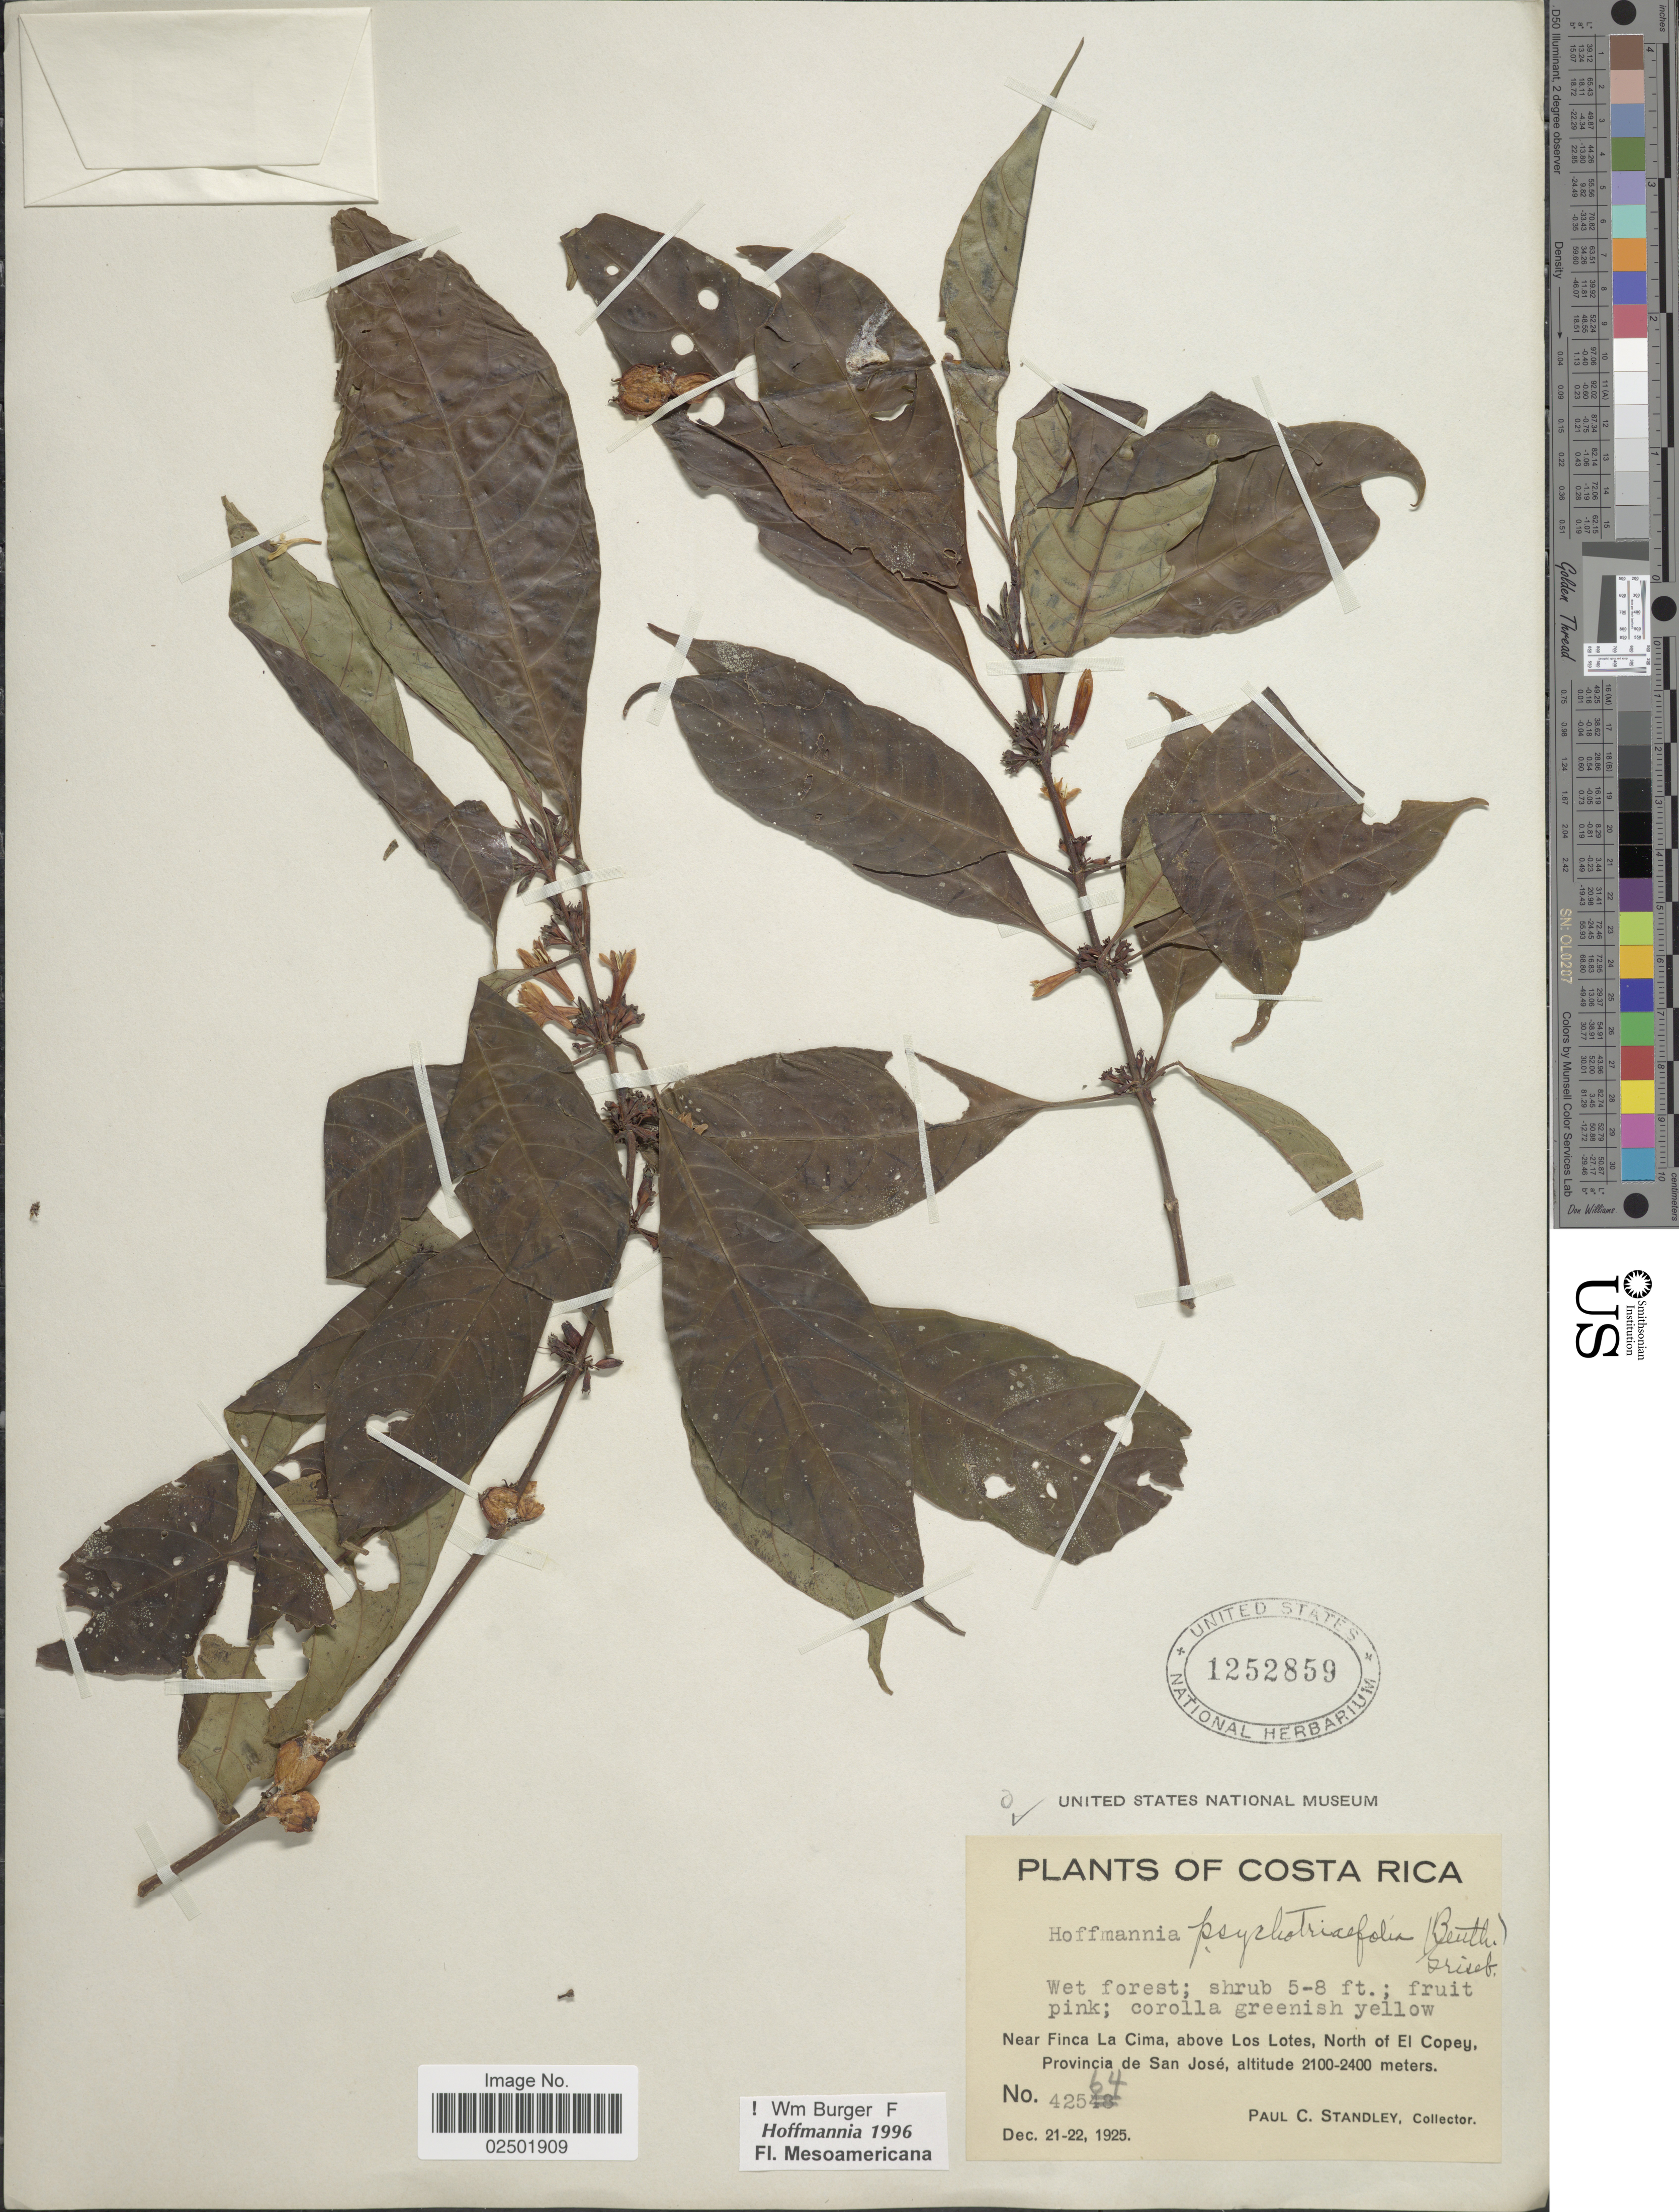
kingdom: Plantae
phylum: Tracheophyta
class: Magnoliopsida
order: Gentianales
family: Rubiaceae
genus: Hoffmannia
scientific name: Hoffmannia psychotriifolia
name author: (Benth.) Griseb.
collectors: P. C. Standley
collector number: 42564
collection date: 1925-12-21/1925-12-22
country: Costa Rica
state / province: San José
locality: Near Finca La Cima, above Los Lotes, North of El Copey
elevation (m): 2100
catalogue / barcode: US 1252859